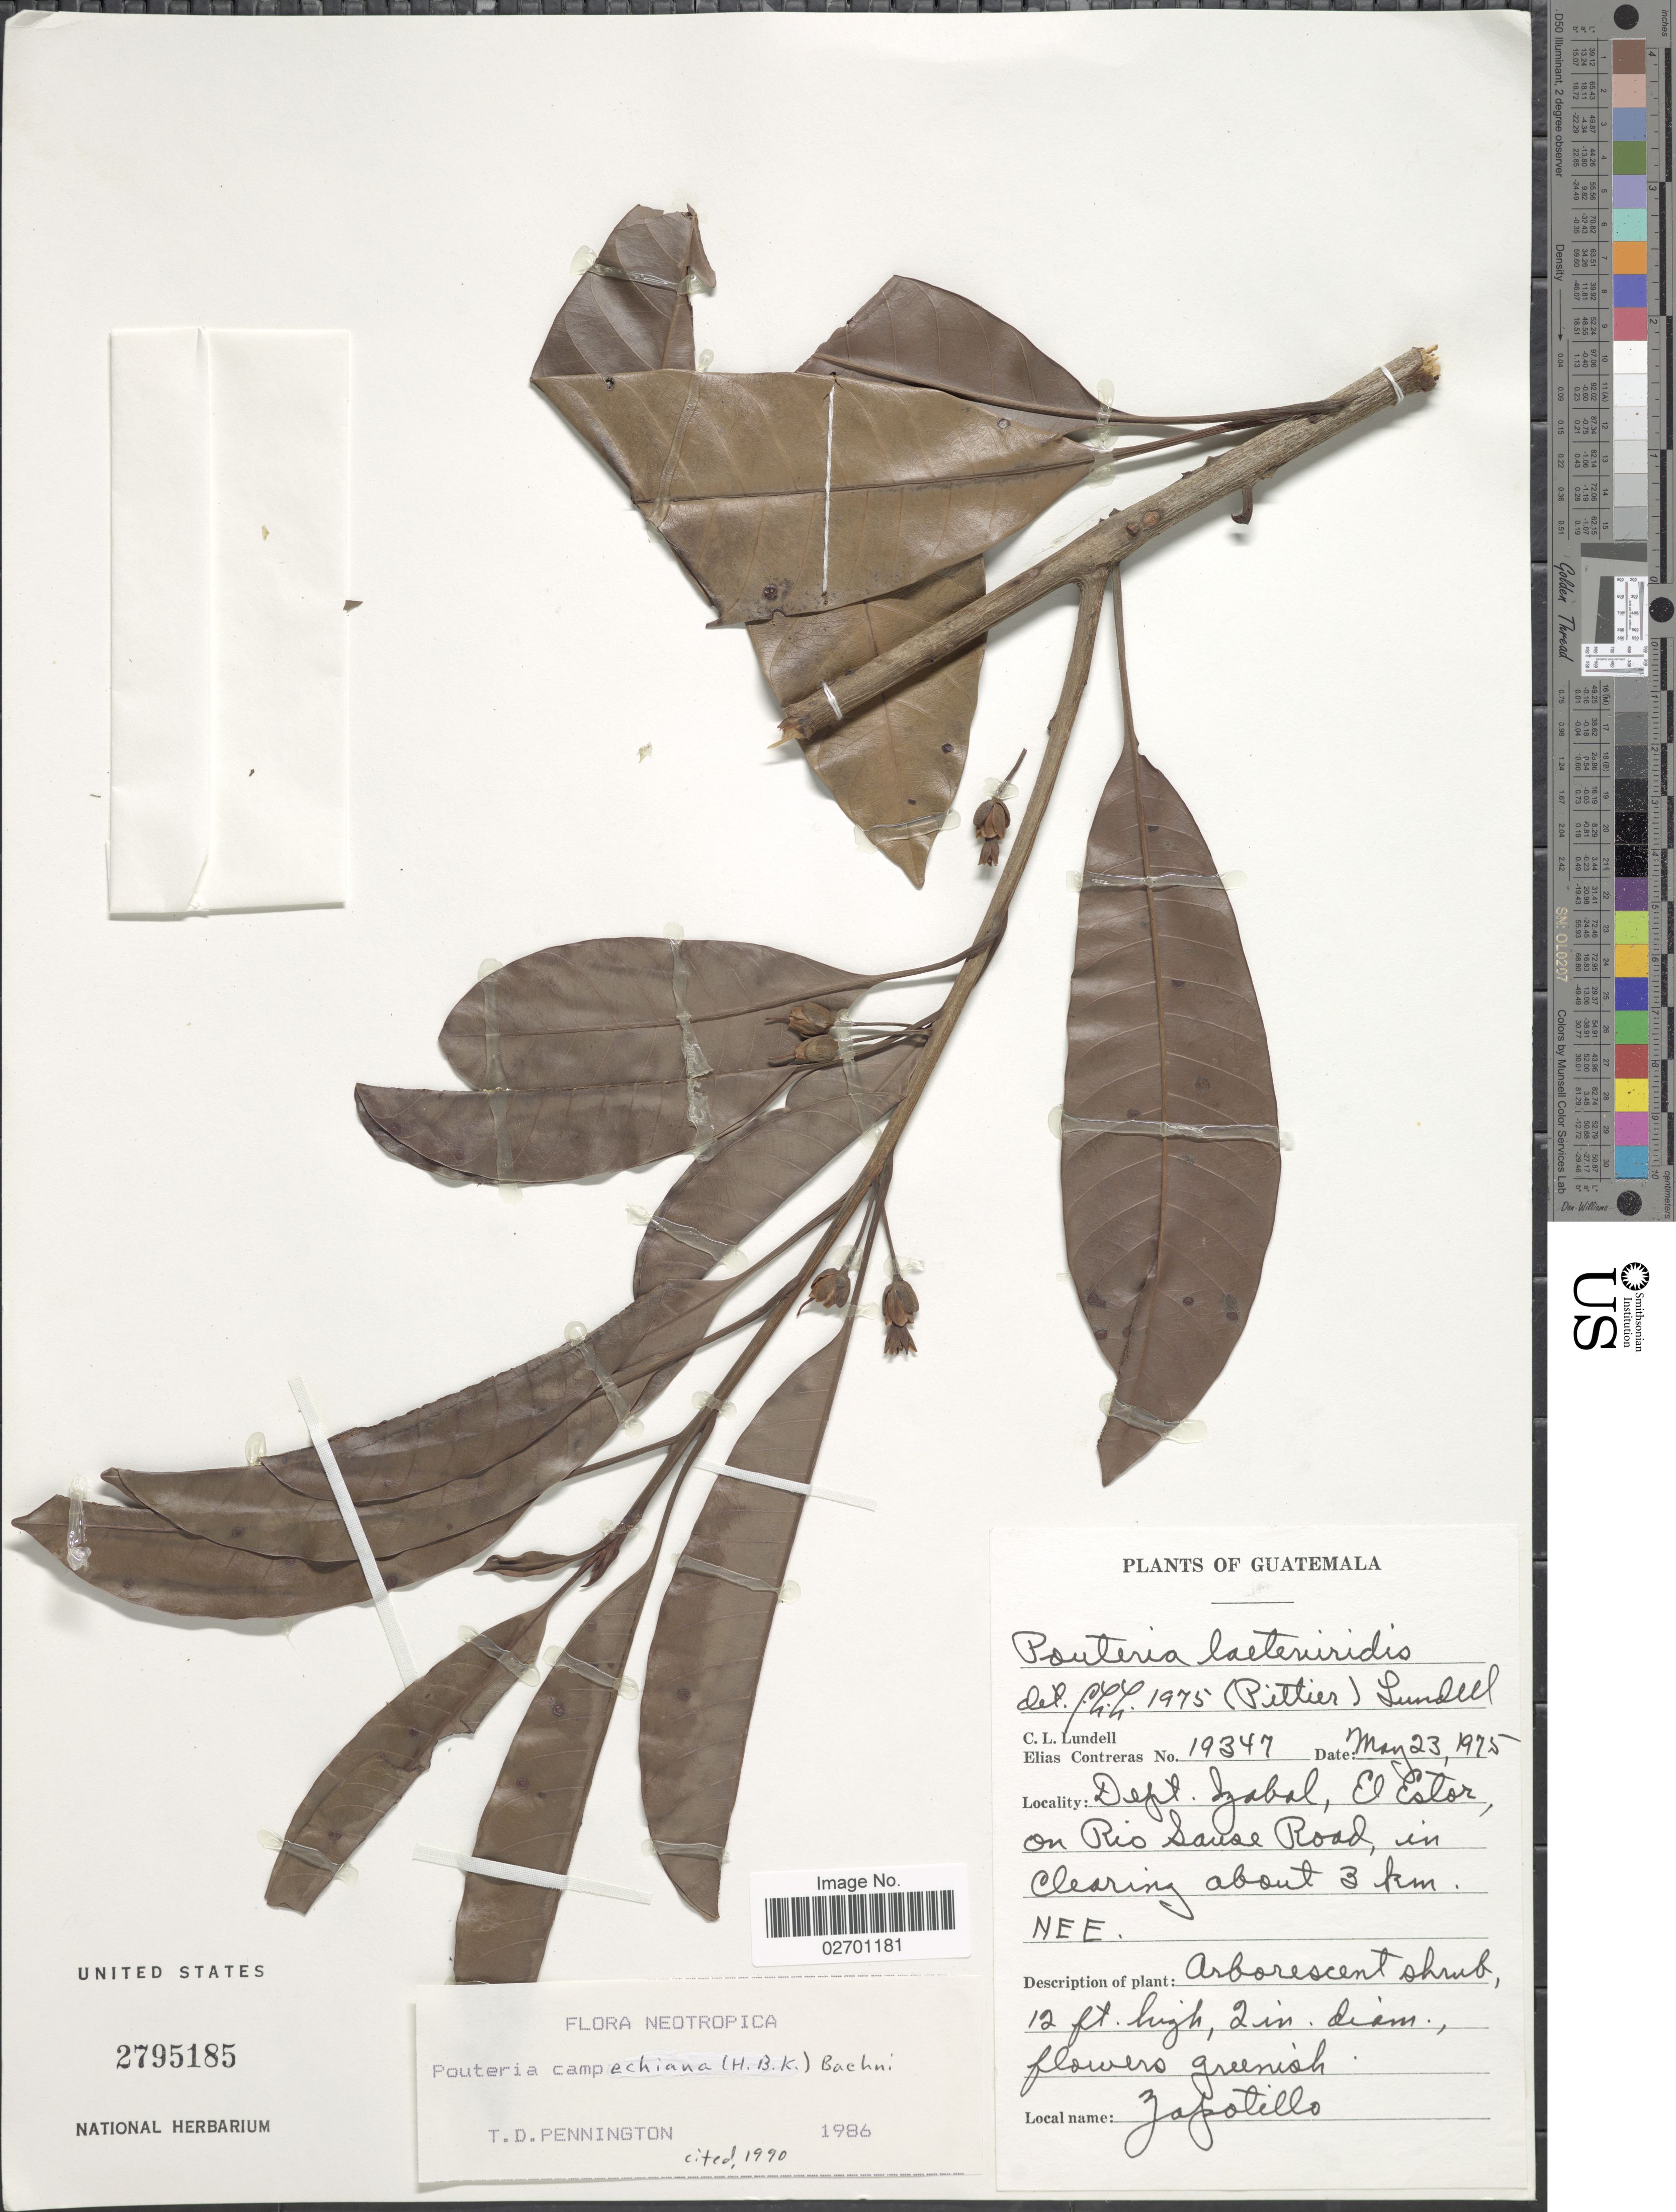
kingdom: Plantae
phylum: Tracheophyta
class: Magnoliopsida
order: Ericales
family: Sapotaceae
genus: Pouteria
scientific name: Pouteria campechiana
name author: (Kunth) Baehni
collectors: C. L. Lundell & E. Contreras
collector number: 19347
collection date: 1975-05-23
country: Guatemala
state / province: Izabal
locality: El Estor, on Rio Sanse Road, in clearing about 3 km. NEE.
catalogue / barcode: US 2795185